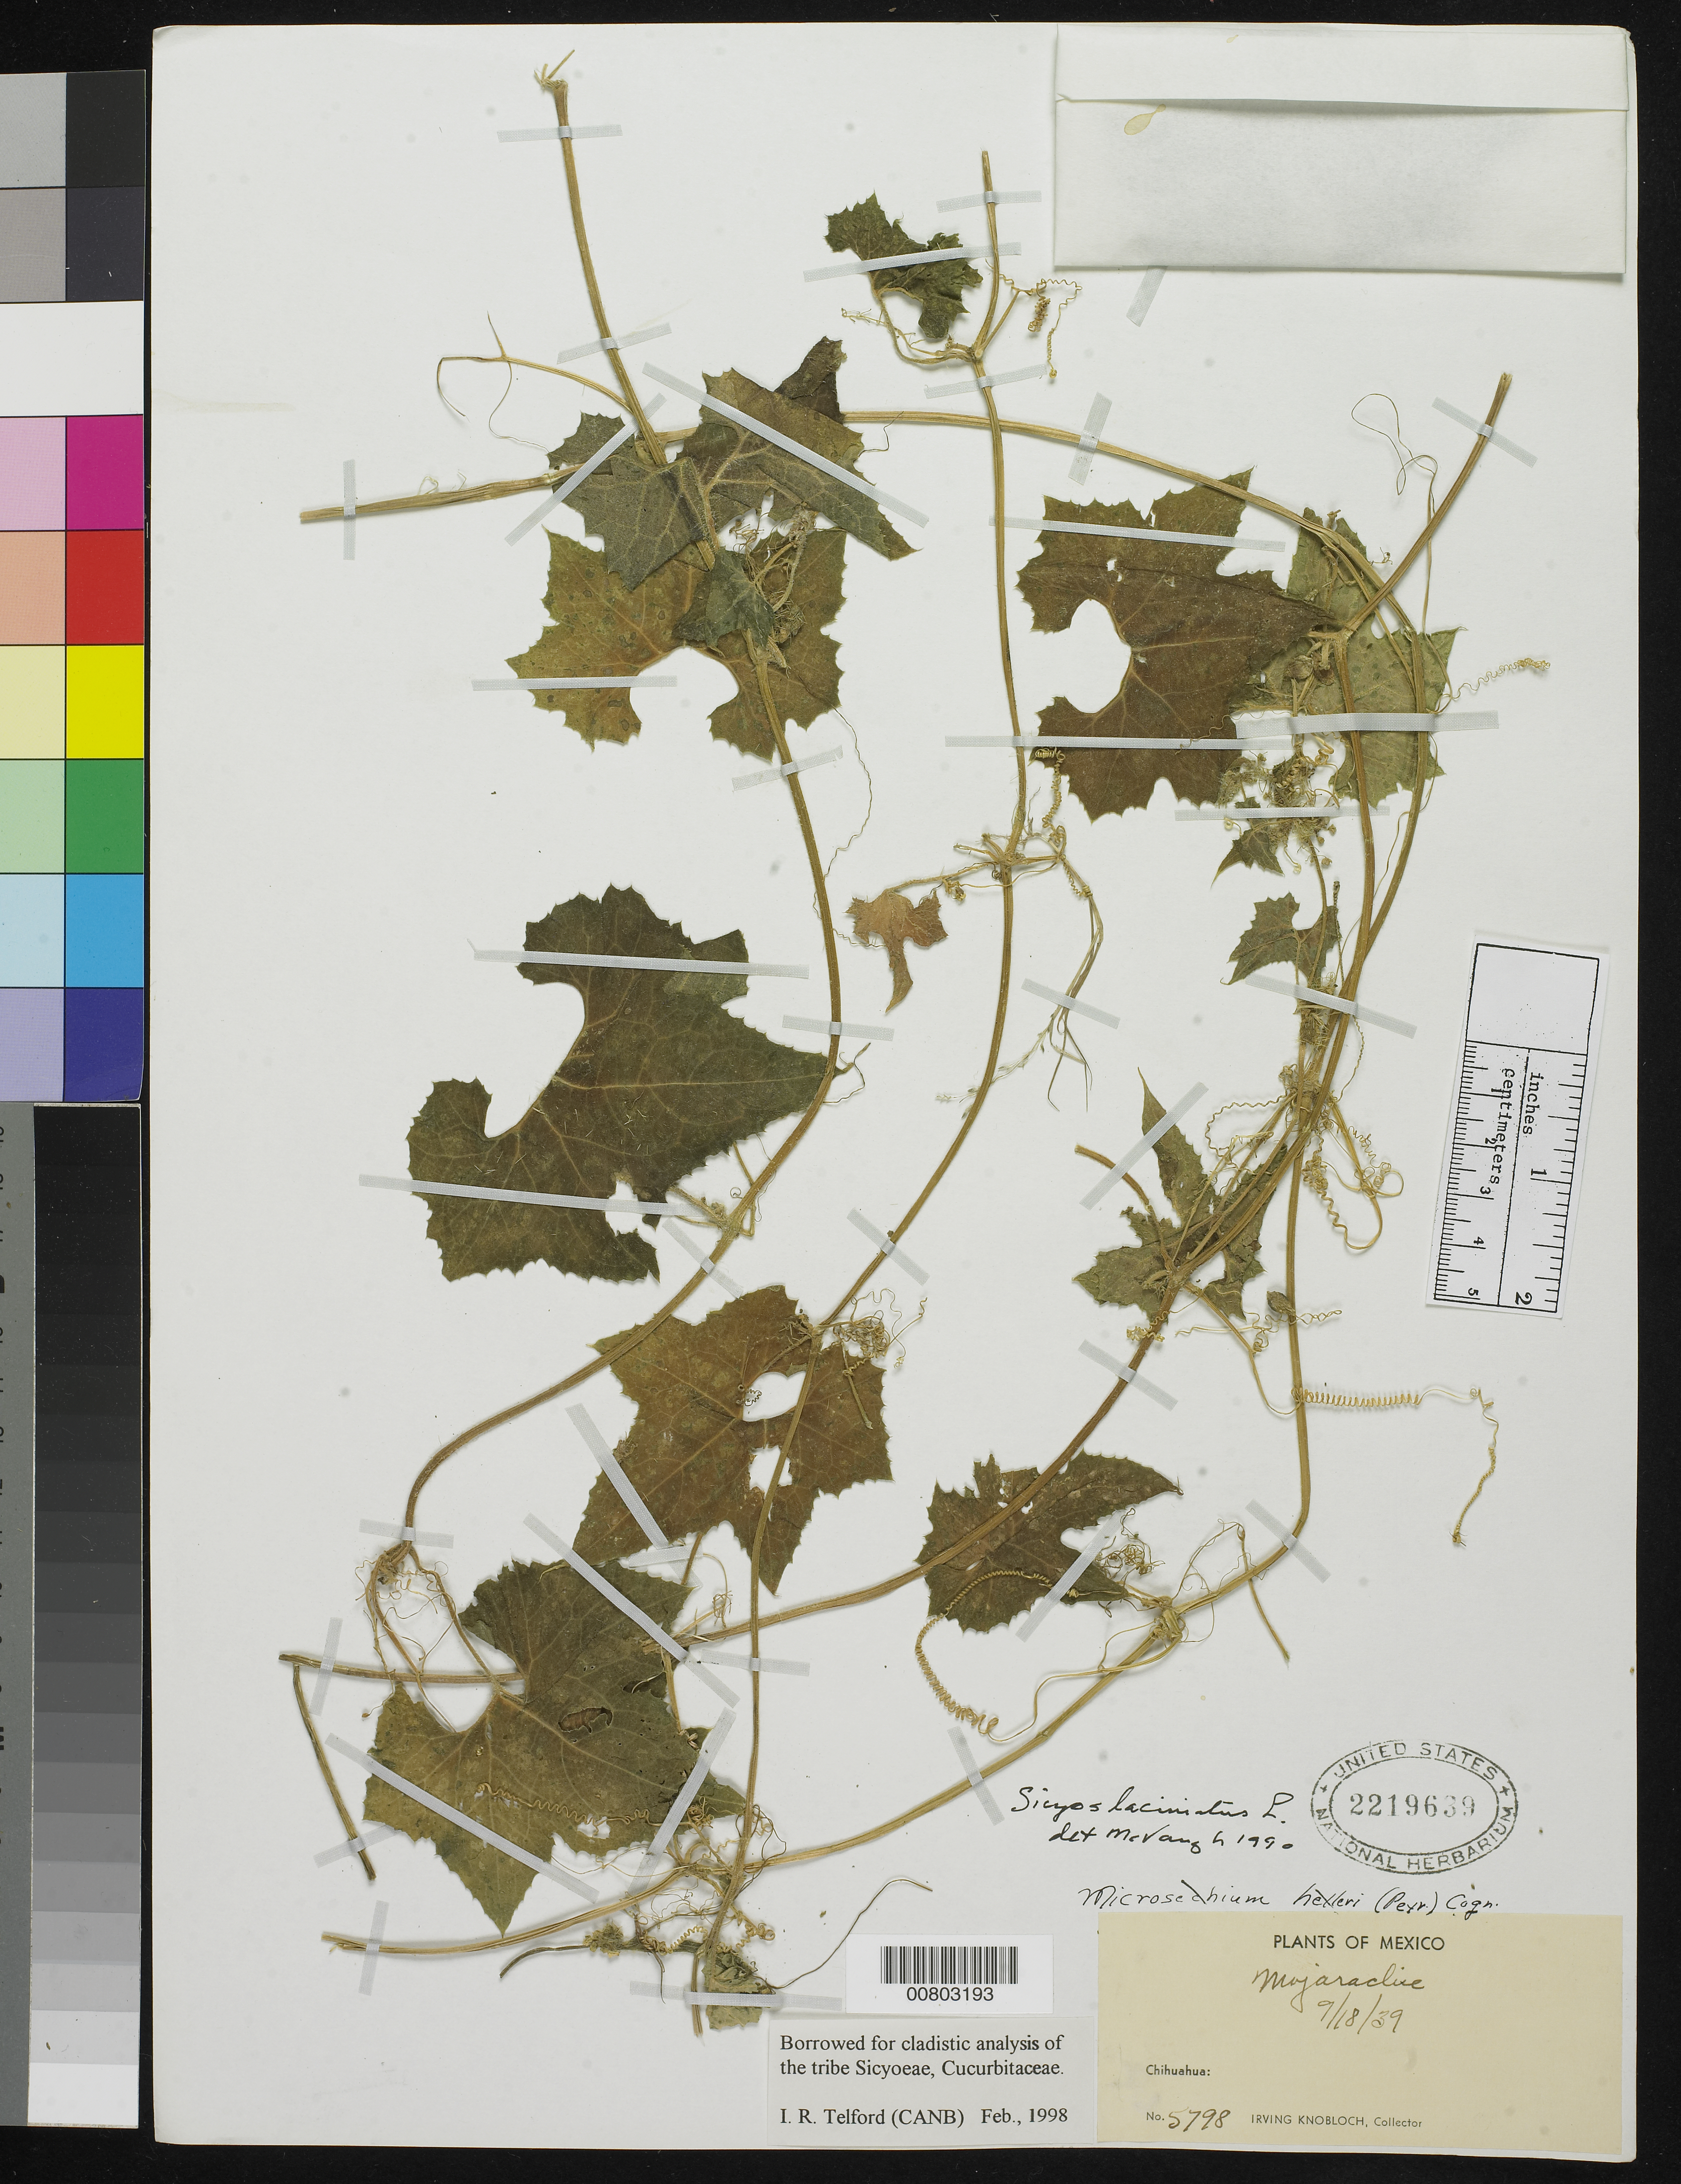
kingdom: Plantae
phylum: Tracheophyta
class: Magnoliopsida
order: Cucurbitales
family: Cucurbitaceae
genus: Sicyos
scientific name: Sicyos laciniatus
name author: L.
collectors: I. W. Knobloch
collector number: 5798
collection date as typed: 18 Sep 1939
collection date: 1939-09-18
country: Mexico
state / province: Chihuahua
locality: Mojarachic, Chihuahua.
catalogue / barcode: US 2219639